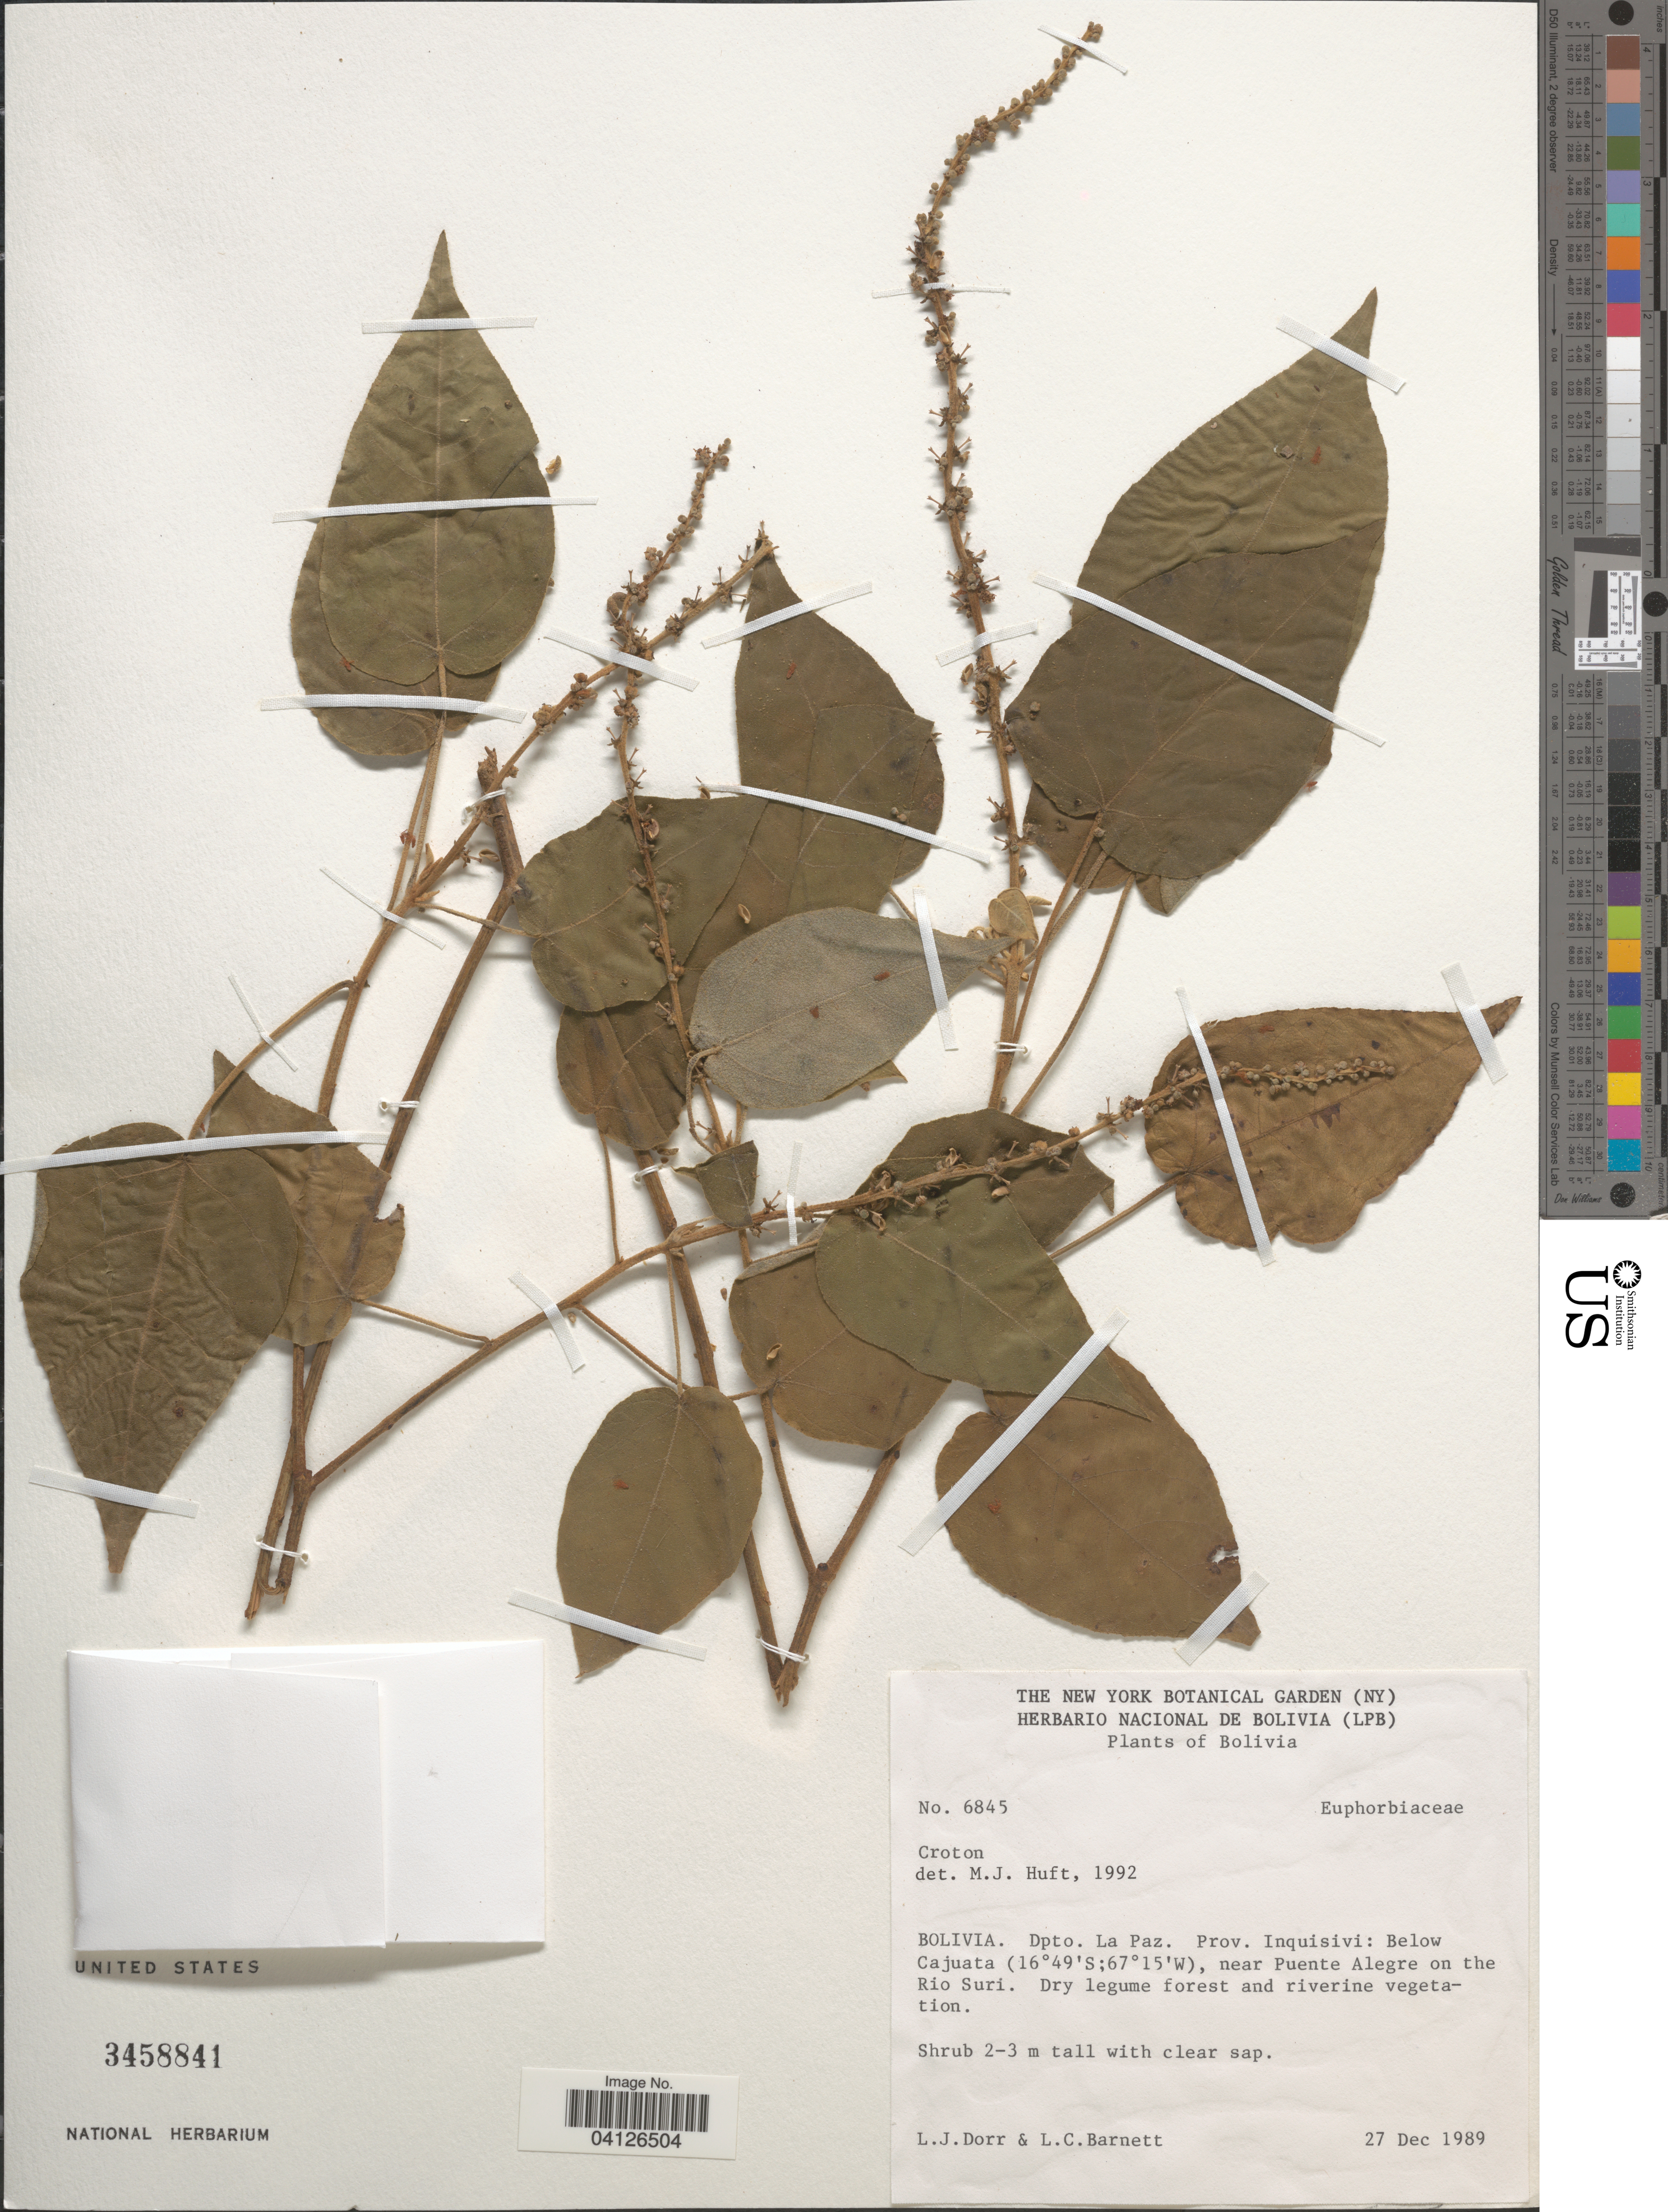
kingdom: Plantae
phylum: Tracheophyta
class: Magnoliopsida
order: Malpighiales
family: Euphorbiaceae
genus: Croton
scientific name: Croton sp.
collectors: L. J. Dorr & L. C. Barnett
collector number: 6845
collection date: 1989-12-27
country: Bolivia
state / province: La Paz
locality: Dpto. La Paz. Prov. Inquisivi: Below Cajuata, near Puente Alegre on the Rio Suri.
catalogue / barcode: US 3458841